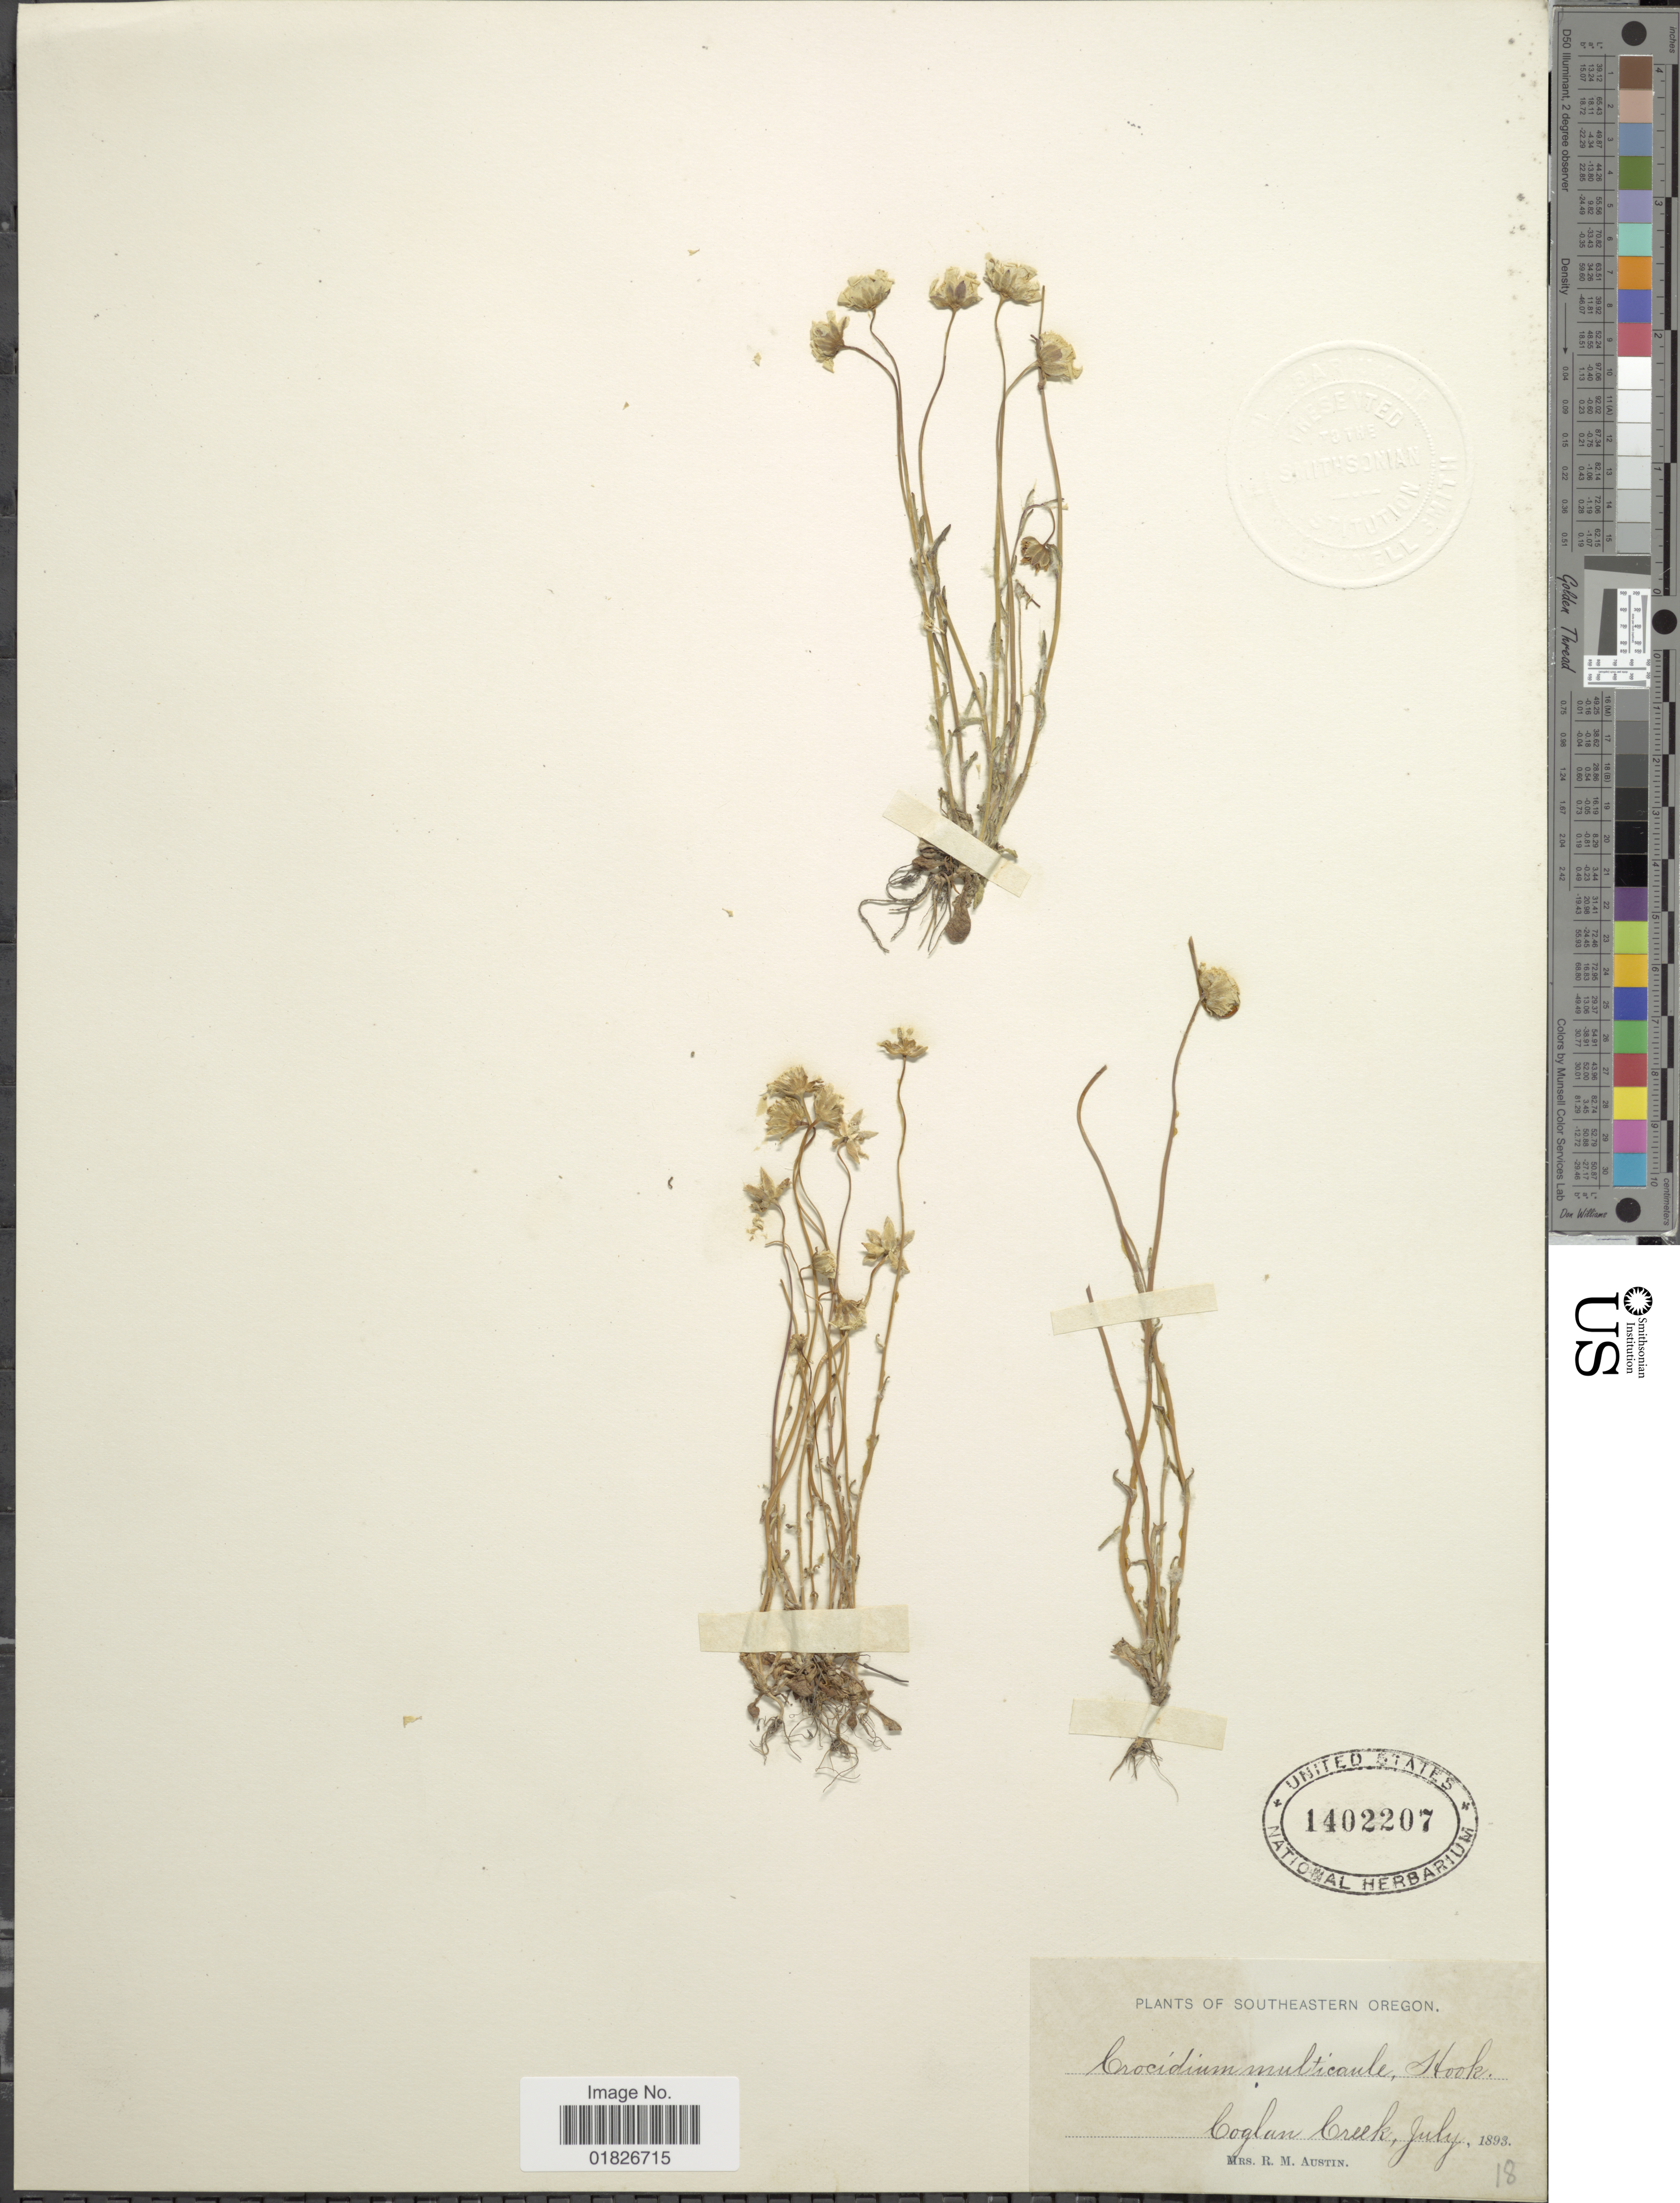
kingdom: Plantae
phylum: Tracheophyta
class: Magnoliopsida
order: Asterales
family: Asteraceae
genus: Crocidium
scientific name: Crocidium multicaule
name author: Hook.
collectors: R. Austin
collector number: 18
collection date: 1893-07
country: United States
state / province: Oregon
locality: Southeastern Oregon, Coglan Creek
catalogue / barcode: US 1402207